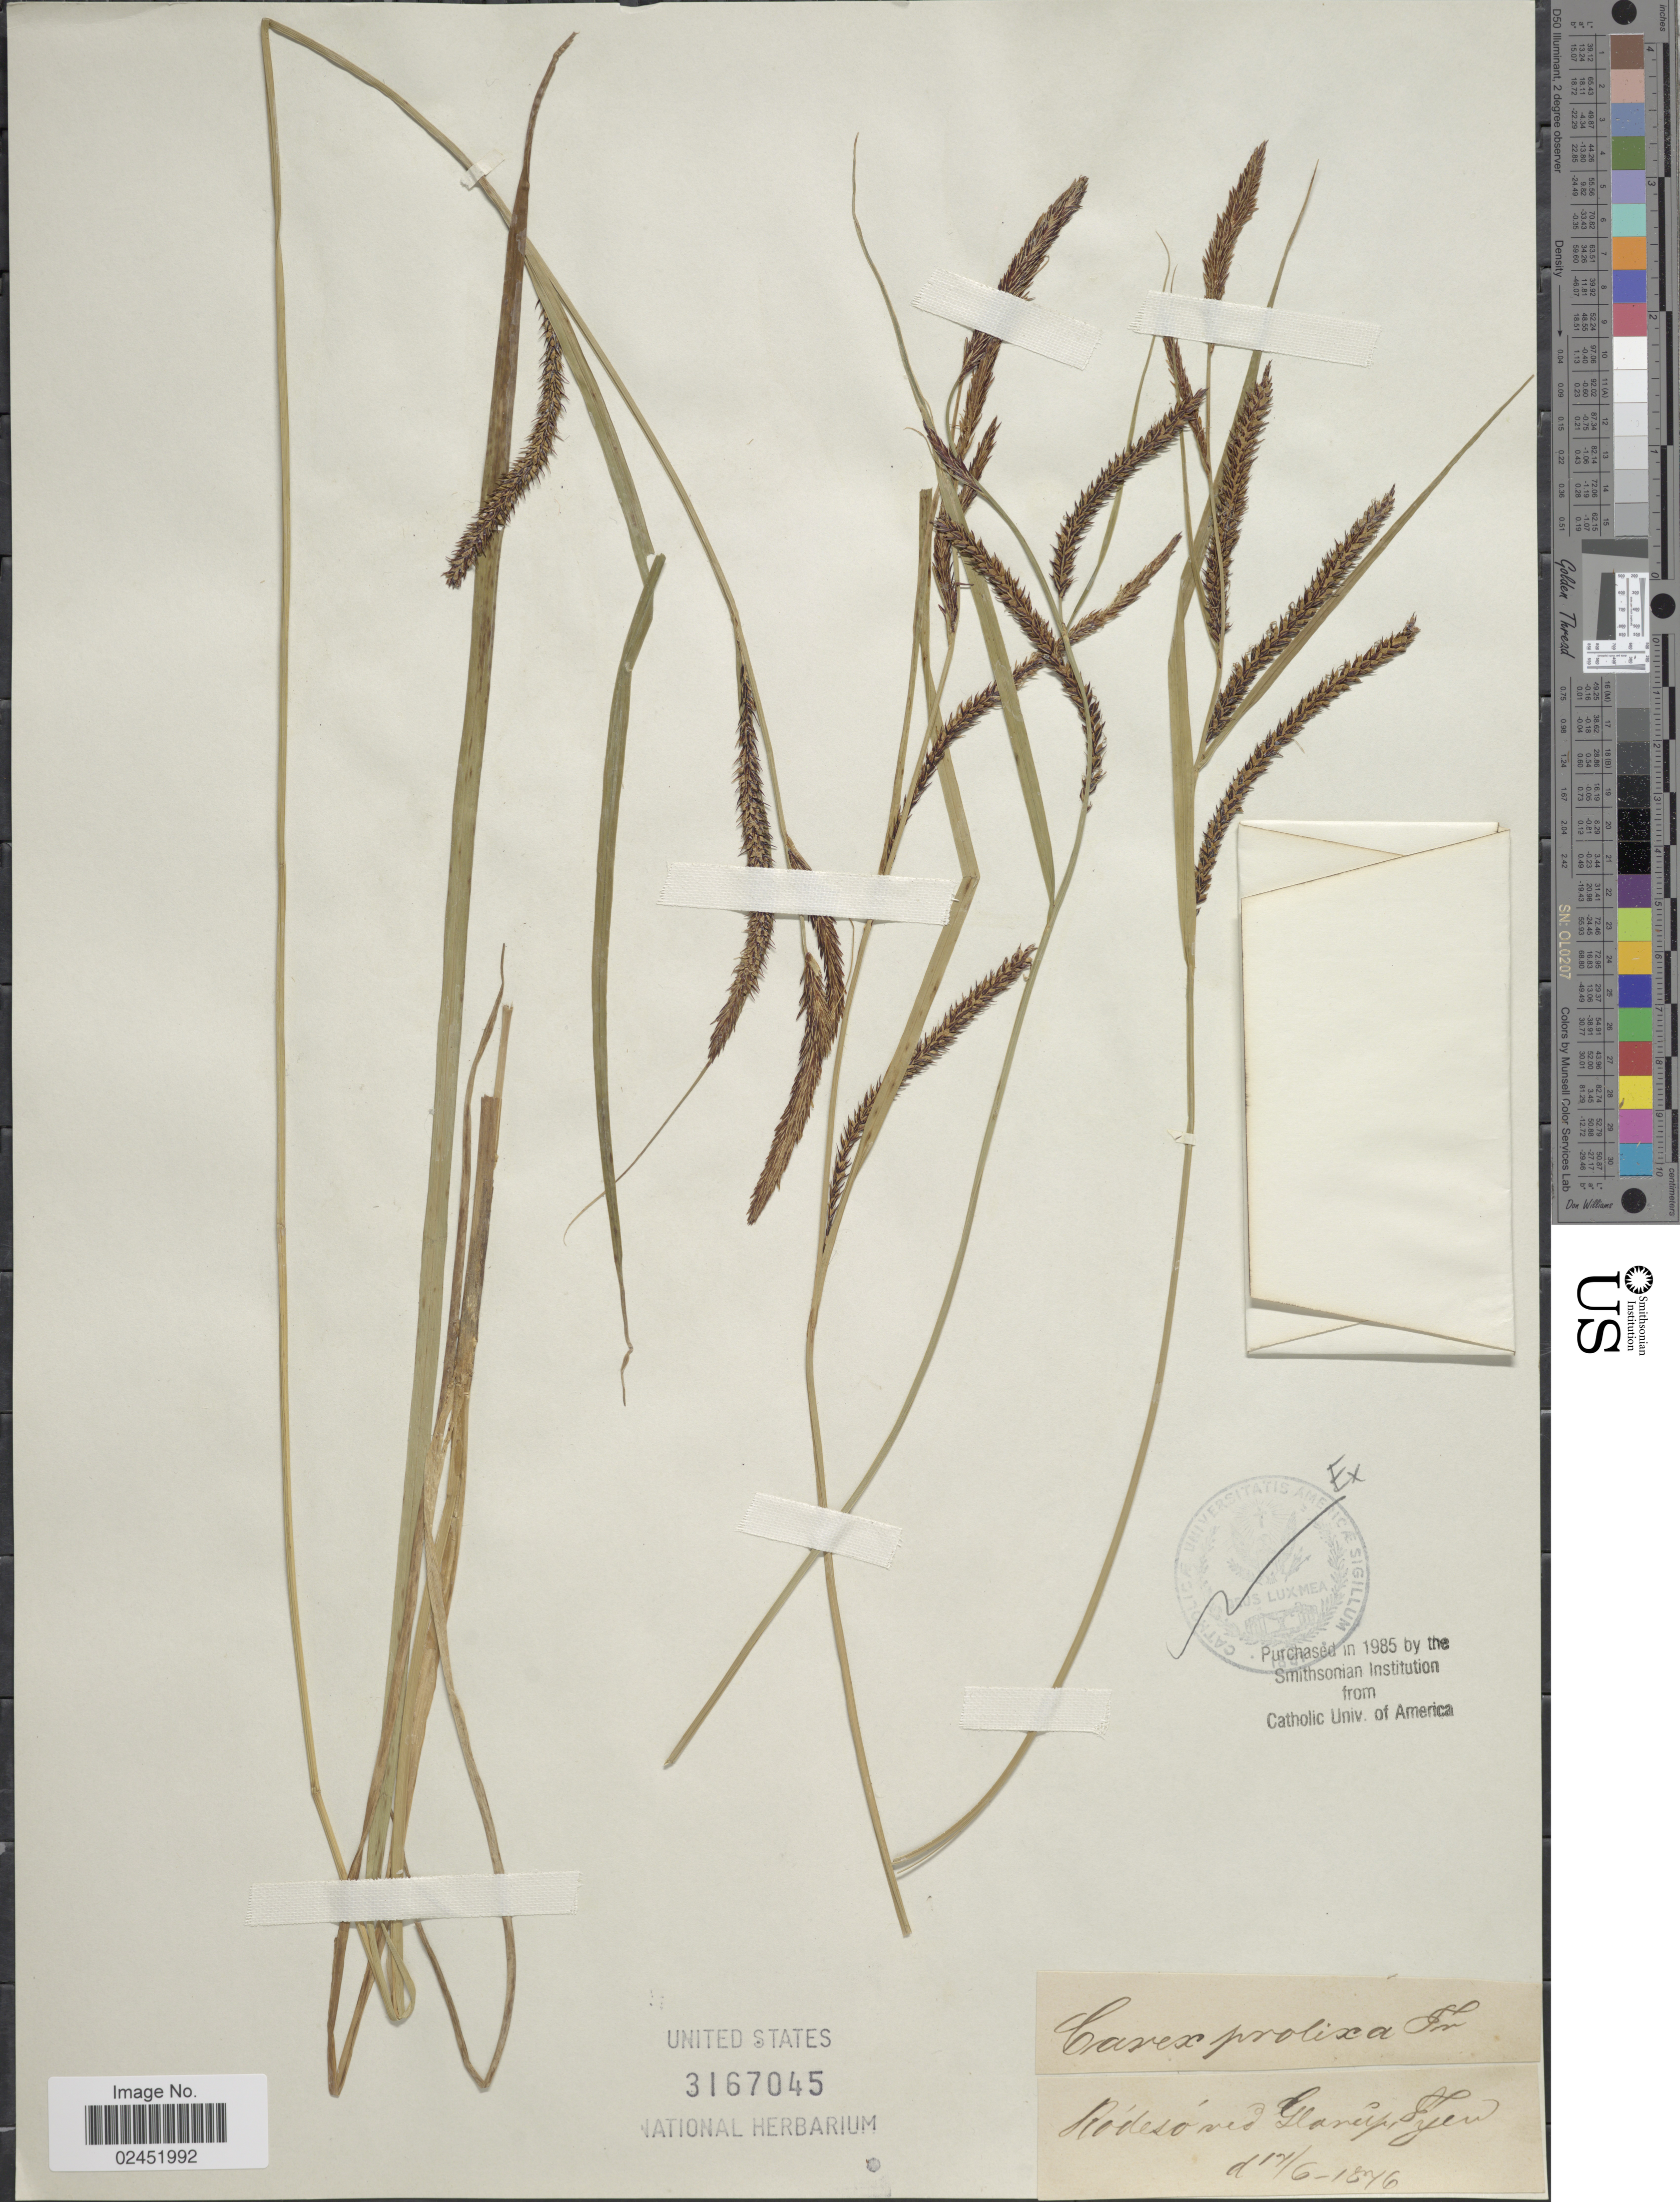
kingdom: Plantae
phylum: Tracheophyta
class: Liliopsida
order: Poales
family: Cyperaceae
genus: Carex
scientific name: Carex x prolixa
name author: Fr.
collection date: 1876-06-17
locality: Ródesó ved Glarup, Tyen [interpreted]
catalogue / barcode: US 3167045